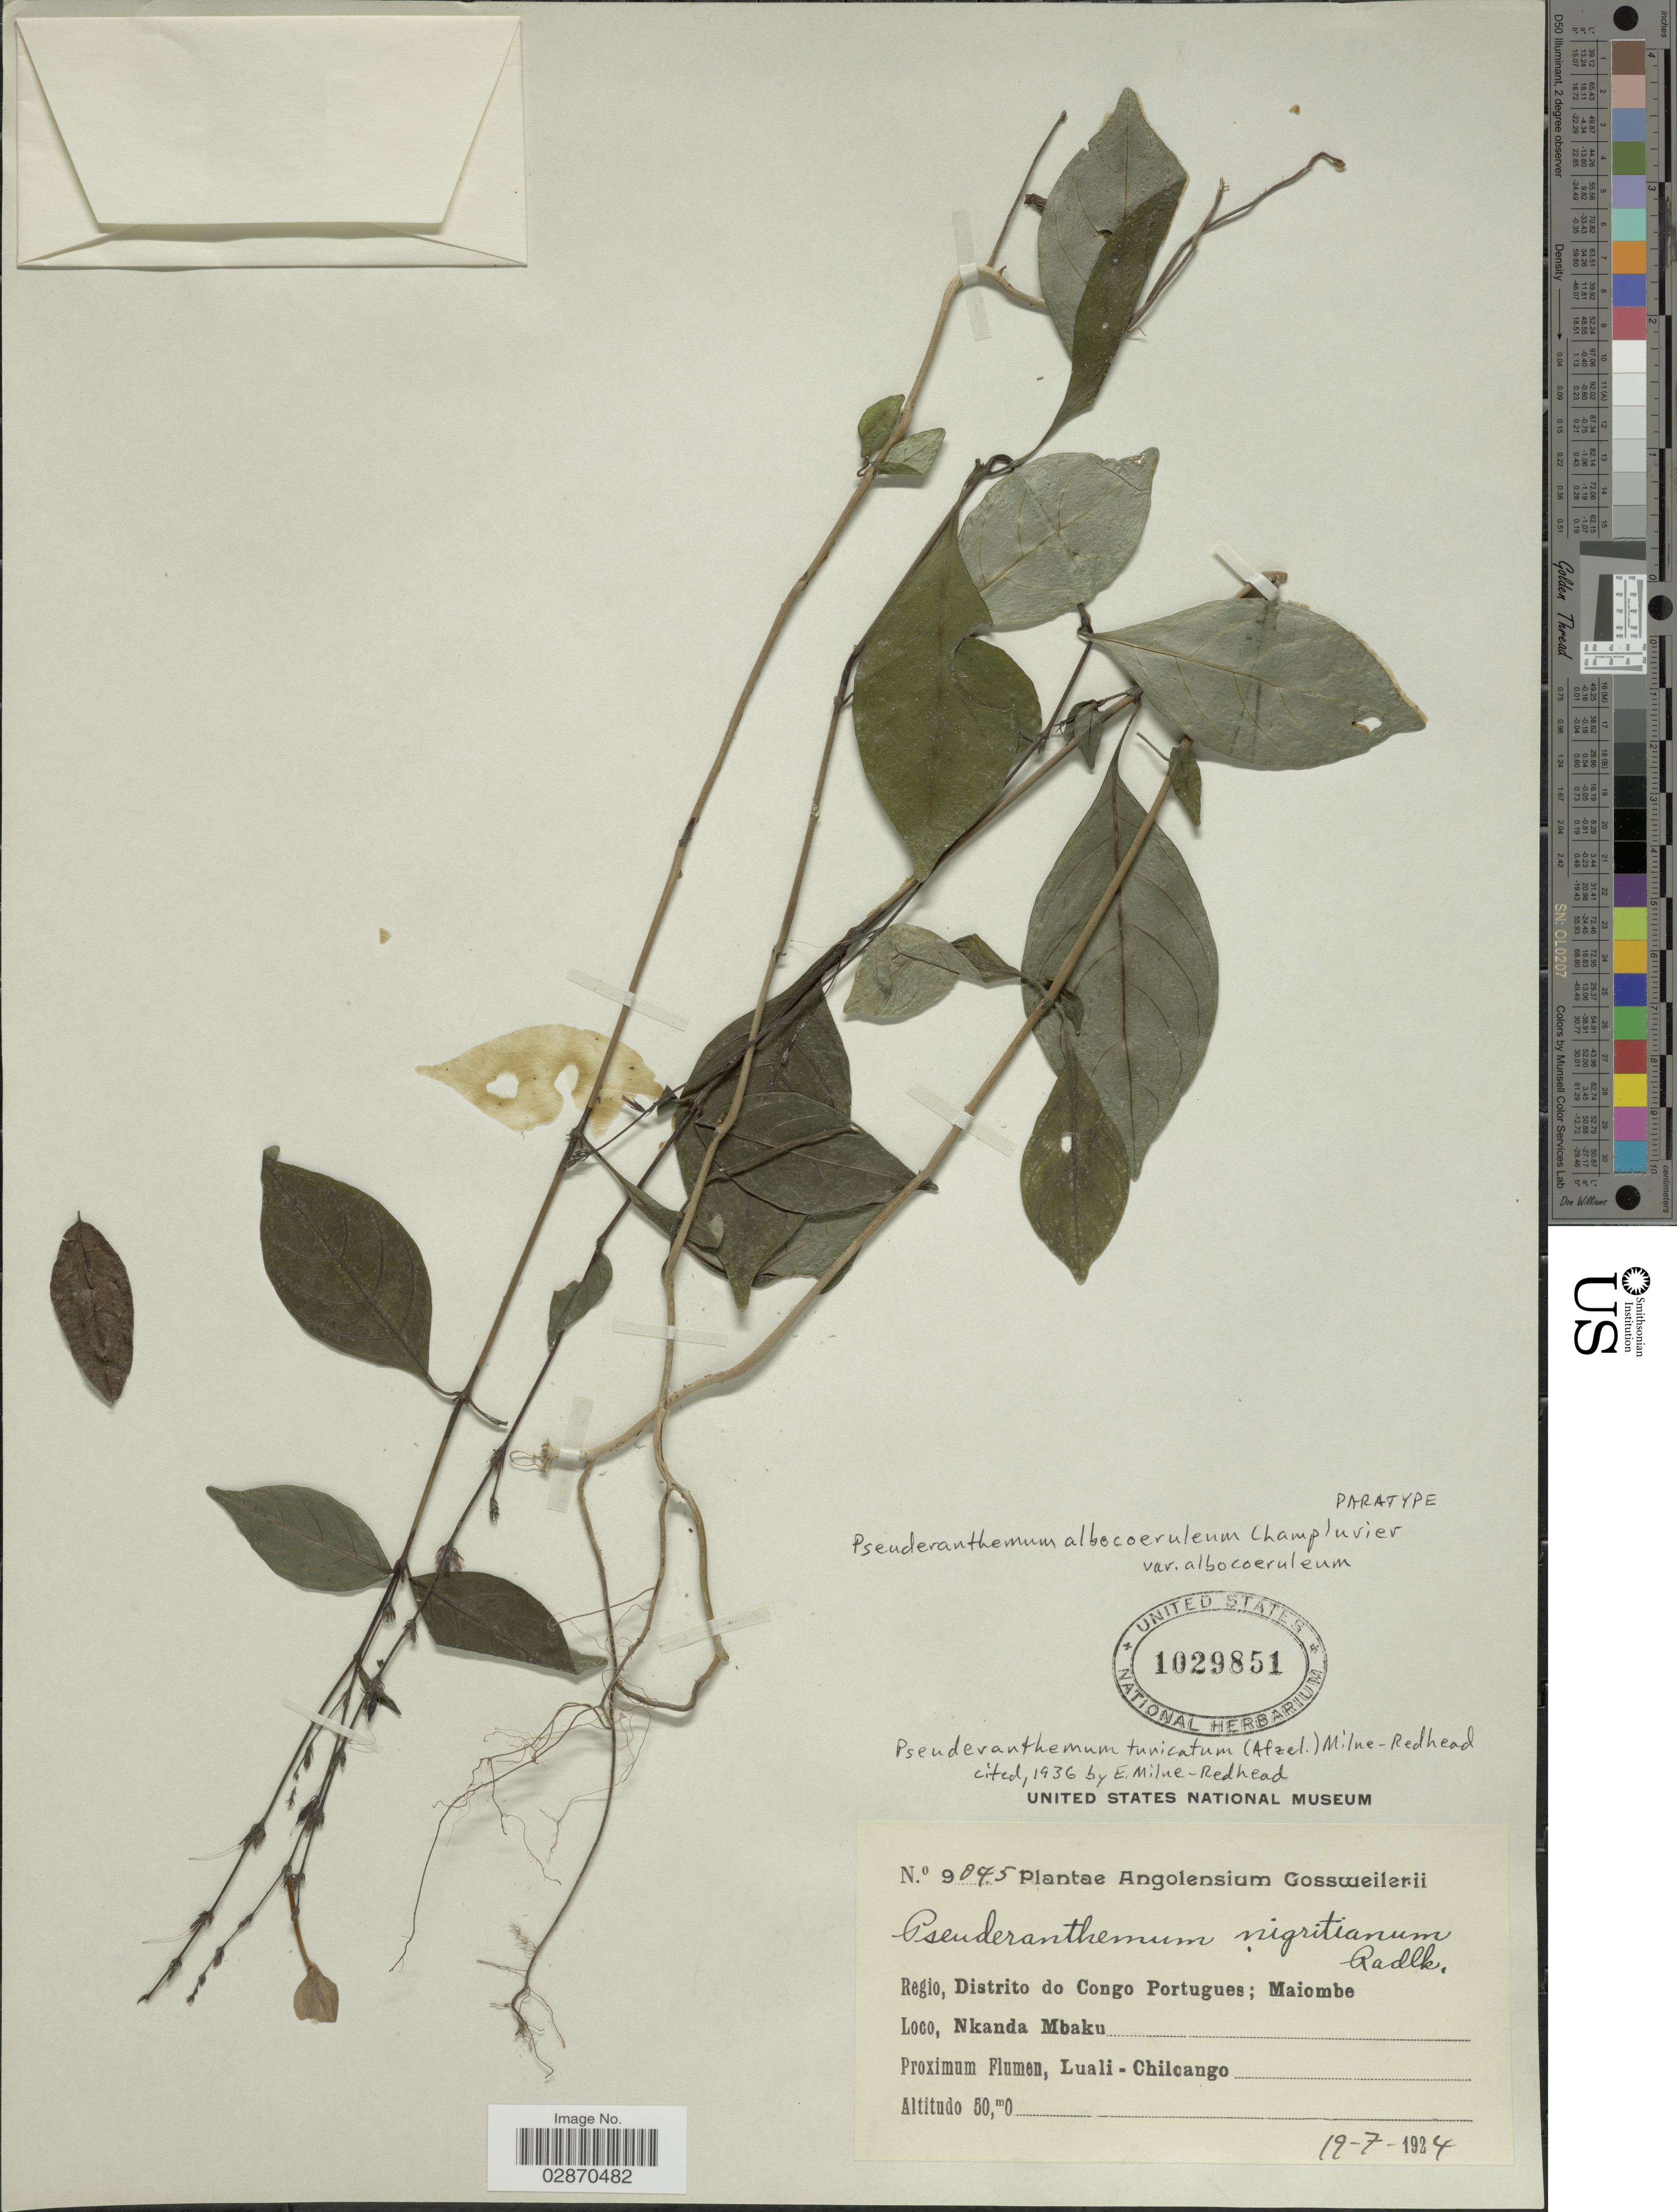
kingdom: Plantae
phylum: Tracheophyta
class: Magnoliopsida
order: Lamiales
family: Acanthaceae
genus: Pseuderanthemum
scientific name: Pseuderanthemum albocoeruleum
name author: Champl.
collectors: -. Gossweiler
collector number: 9075*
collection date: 1924-07-19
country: Angola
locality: Regio, Distrito de Congo Portugues; Maiombe. Nkanda Mbaku. Proximum Flumen, Luali-Chilcango.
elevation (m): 50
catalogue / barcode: US 1029851